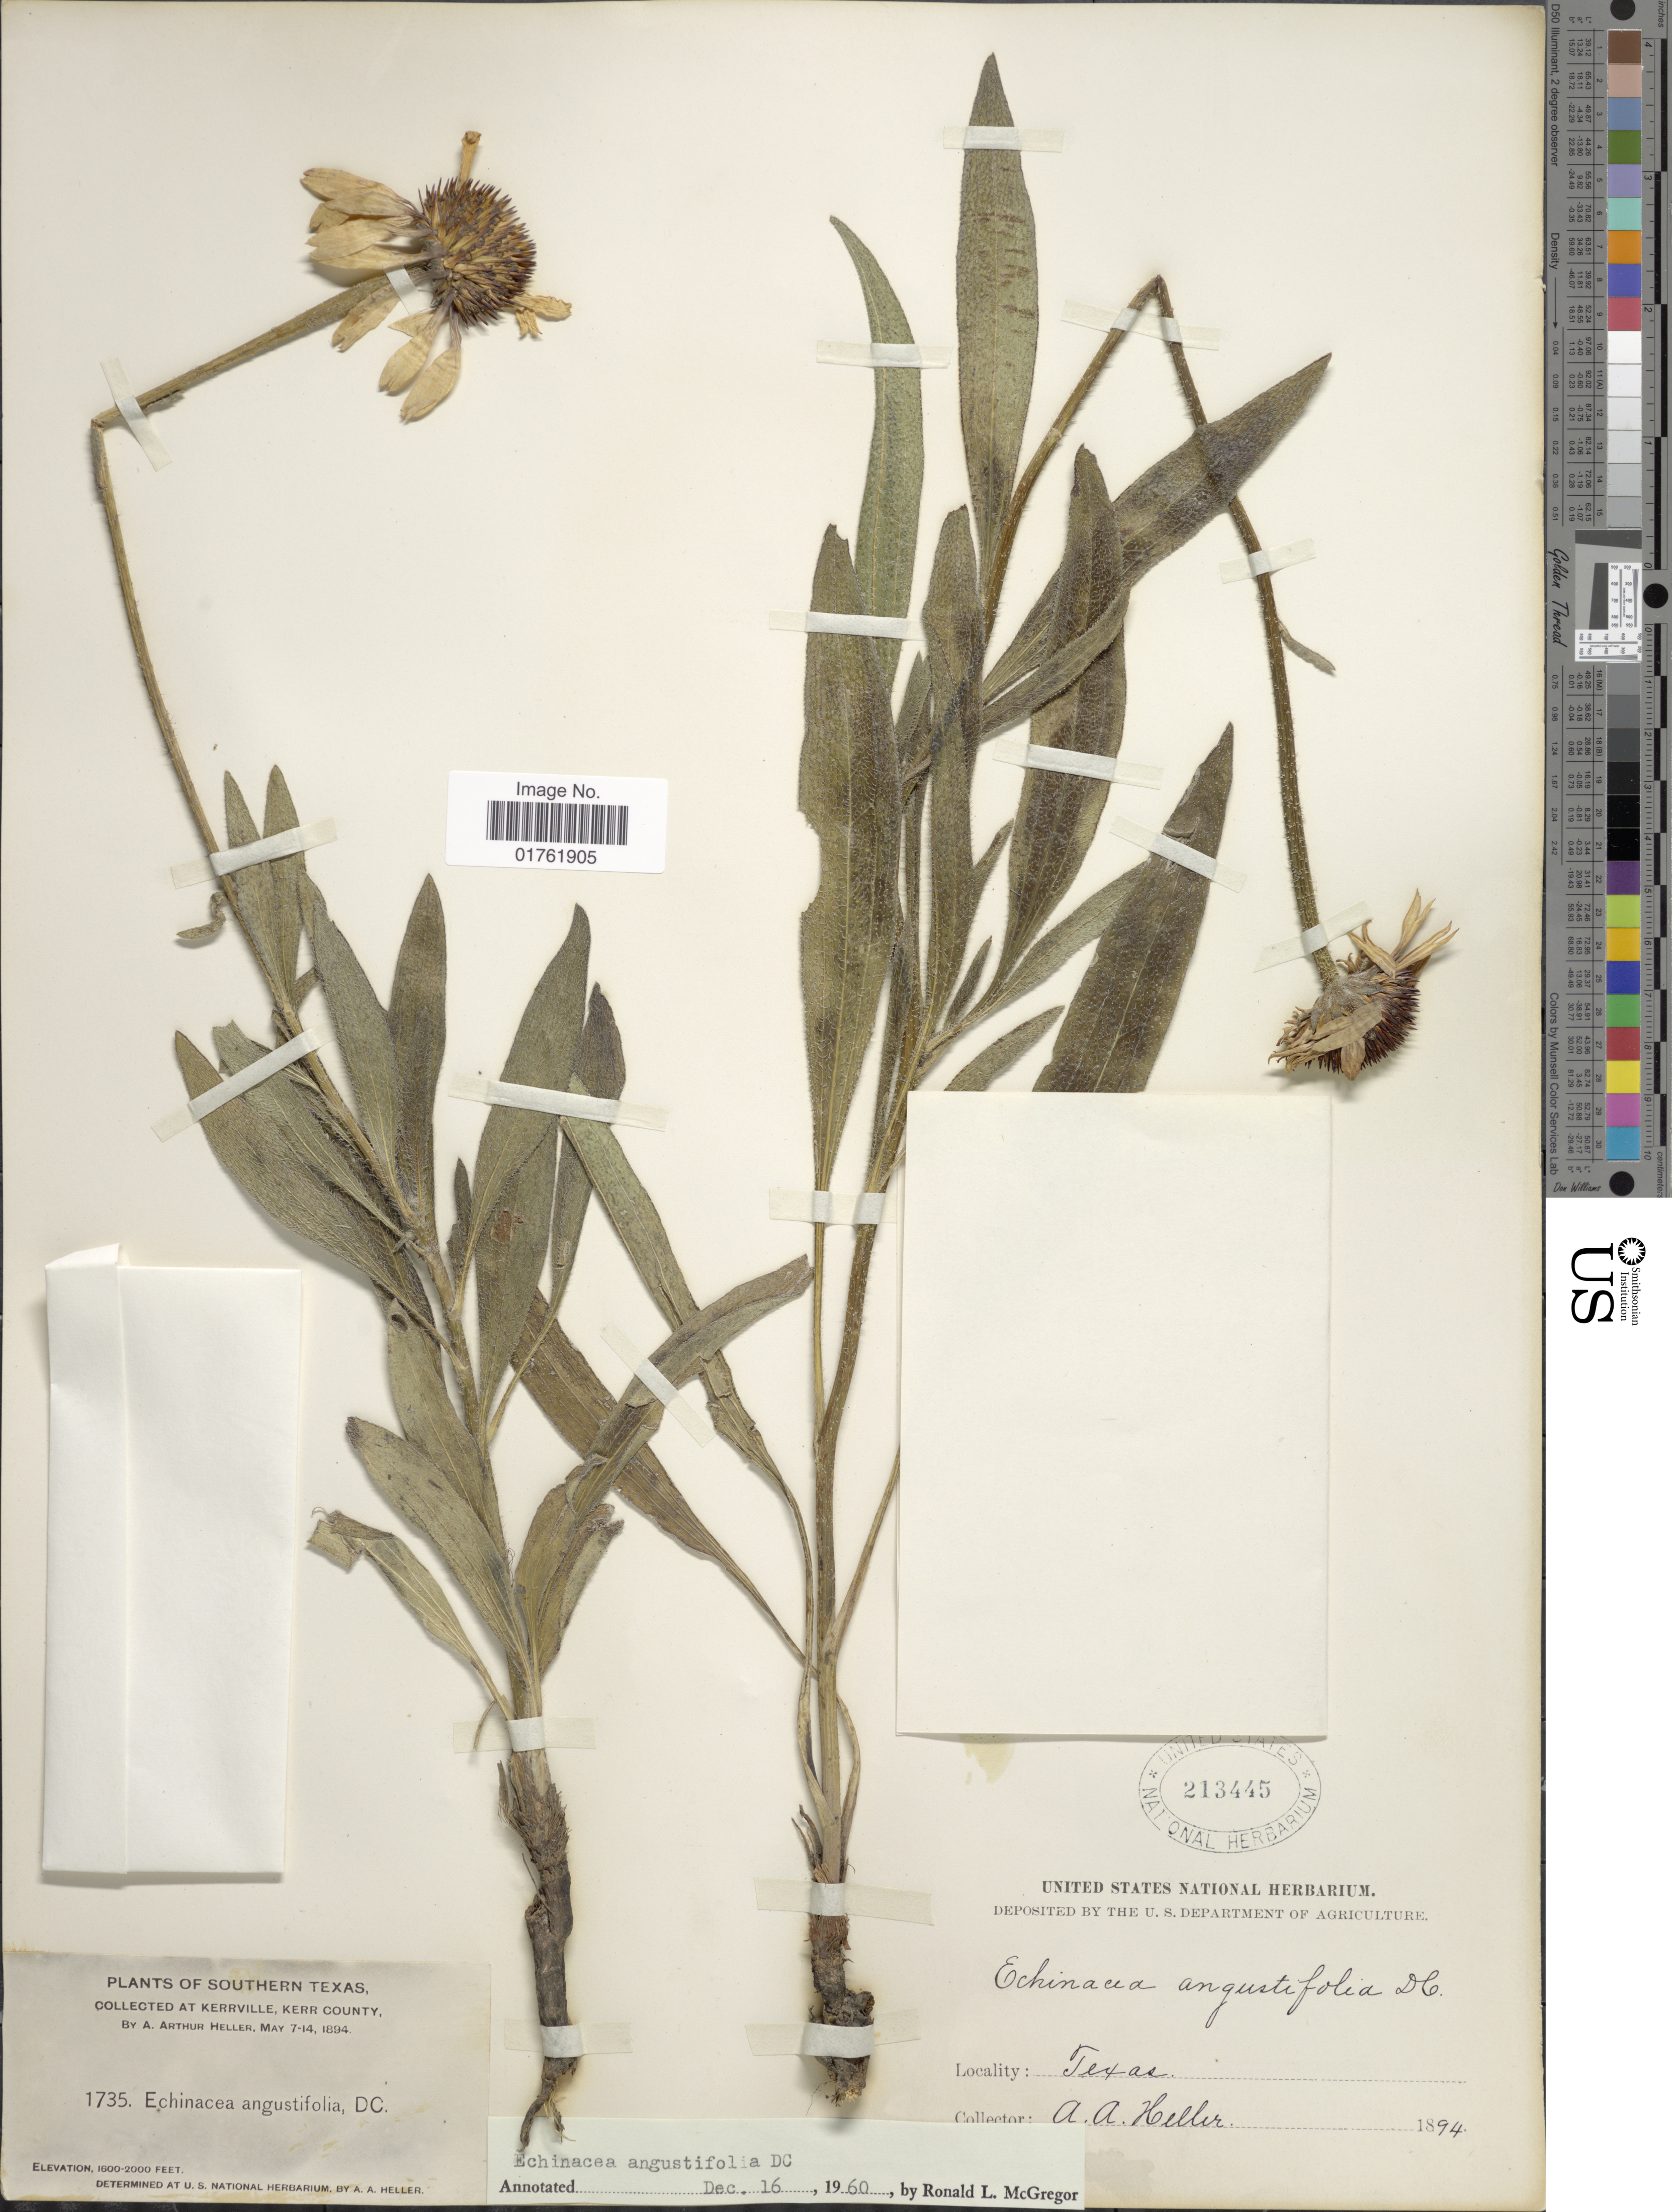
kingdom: Plantae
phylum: Tracheophyta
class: Magnoliopsida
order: Asterales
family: Asteraceae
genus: Echinacea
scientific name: Echinacea angustifolia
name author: DC.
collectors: A. A. Heller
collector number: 1735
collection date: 1894-05-07/1894-05-14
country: United States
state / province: Texas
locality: Southern Texas, At Kerrville, Kerr County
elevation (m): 488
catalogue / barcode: US 213445